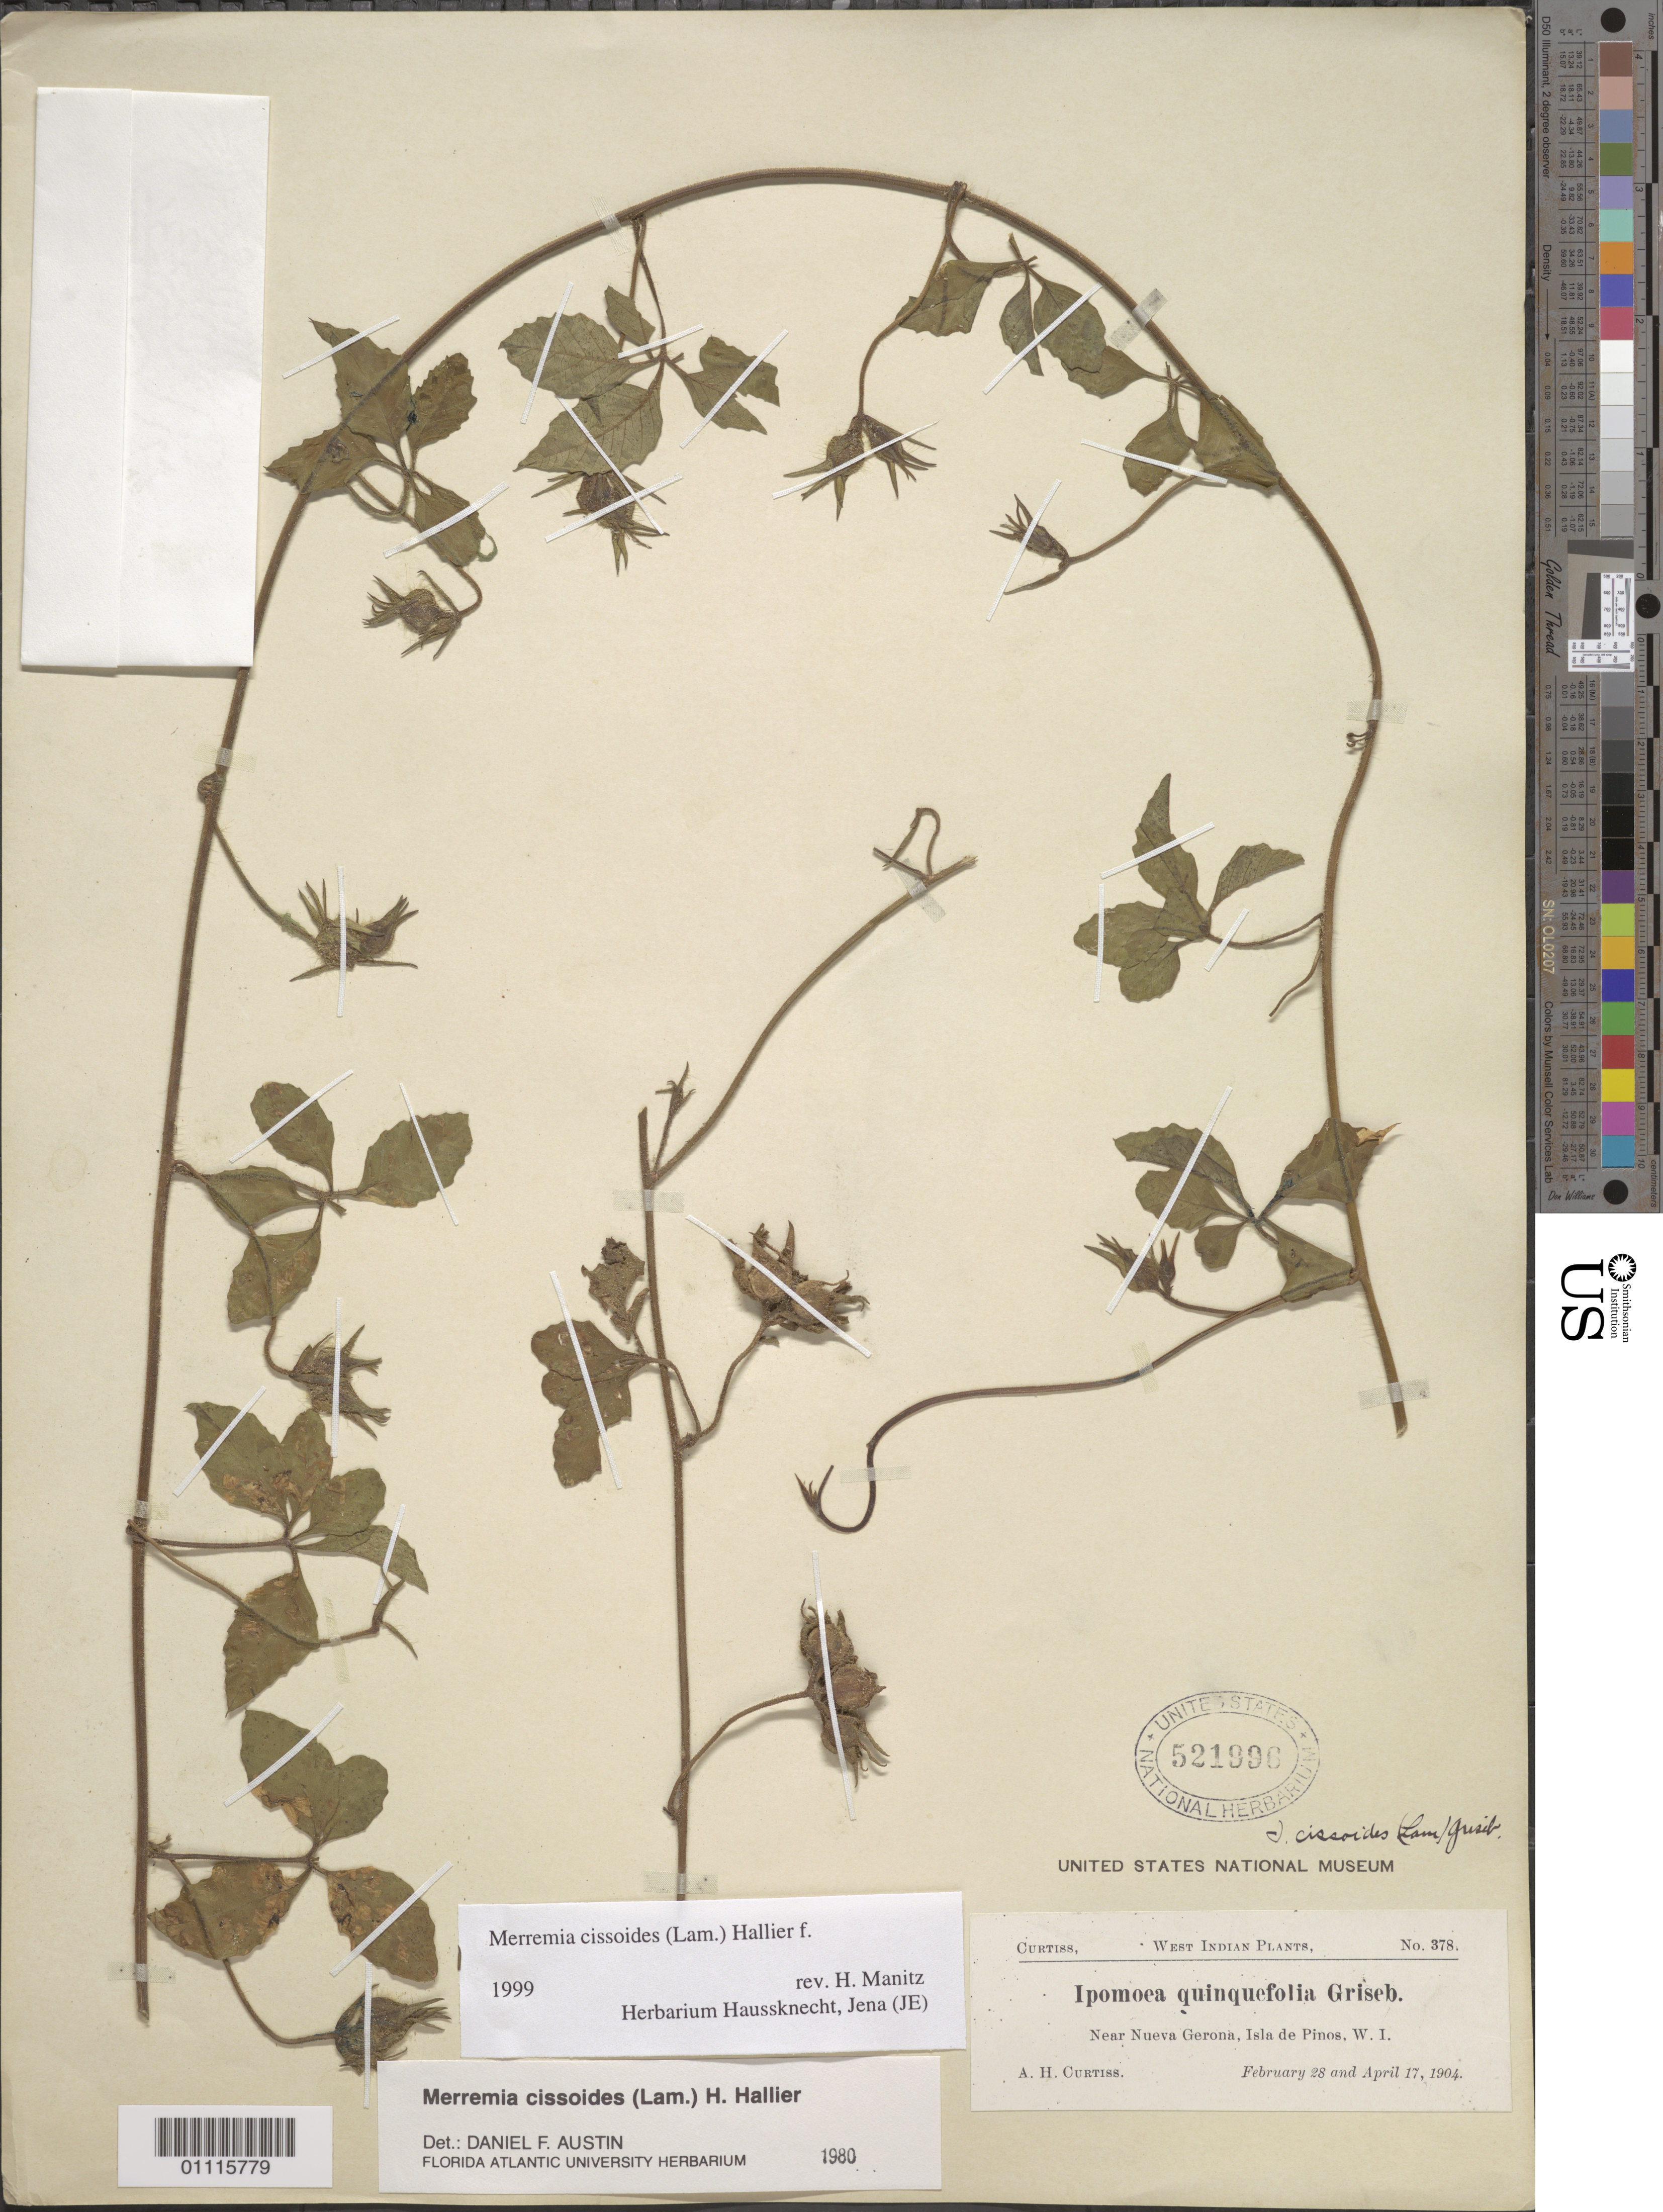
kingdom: Plantae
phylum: Tracheophyta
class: Magnoliopsida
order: Solanales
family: Convolvulaceae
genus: Distimake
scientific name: Distimake cissoides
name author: (Lam.) A. R. Simões & Staples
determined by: Strong, Mark T., (BOT), Smithsonian Institution - National Museum of Natural History (UNITED STATES)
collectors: A. H. Curtiss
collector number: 378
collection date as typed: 28 Feb 1904 and 17 Apr 1904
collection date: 1904-02-28,1904-04-17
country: Cuba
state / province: Isla de La Juventud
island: Isla de la Juventud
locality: Isle of Pines, Near Nueva Gerona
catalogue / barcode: US 521996